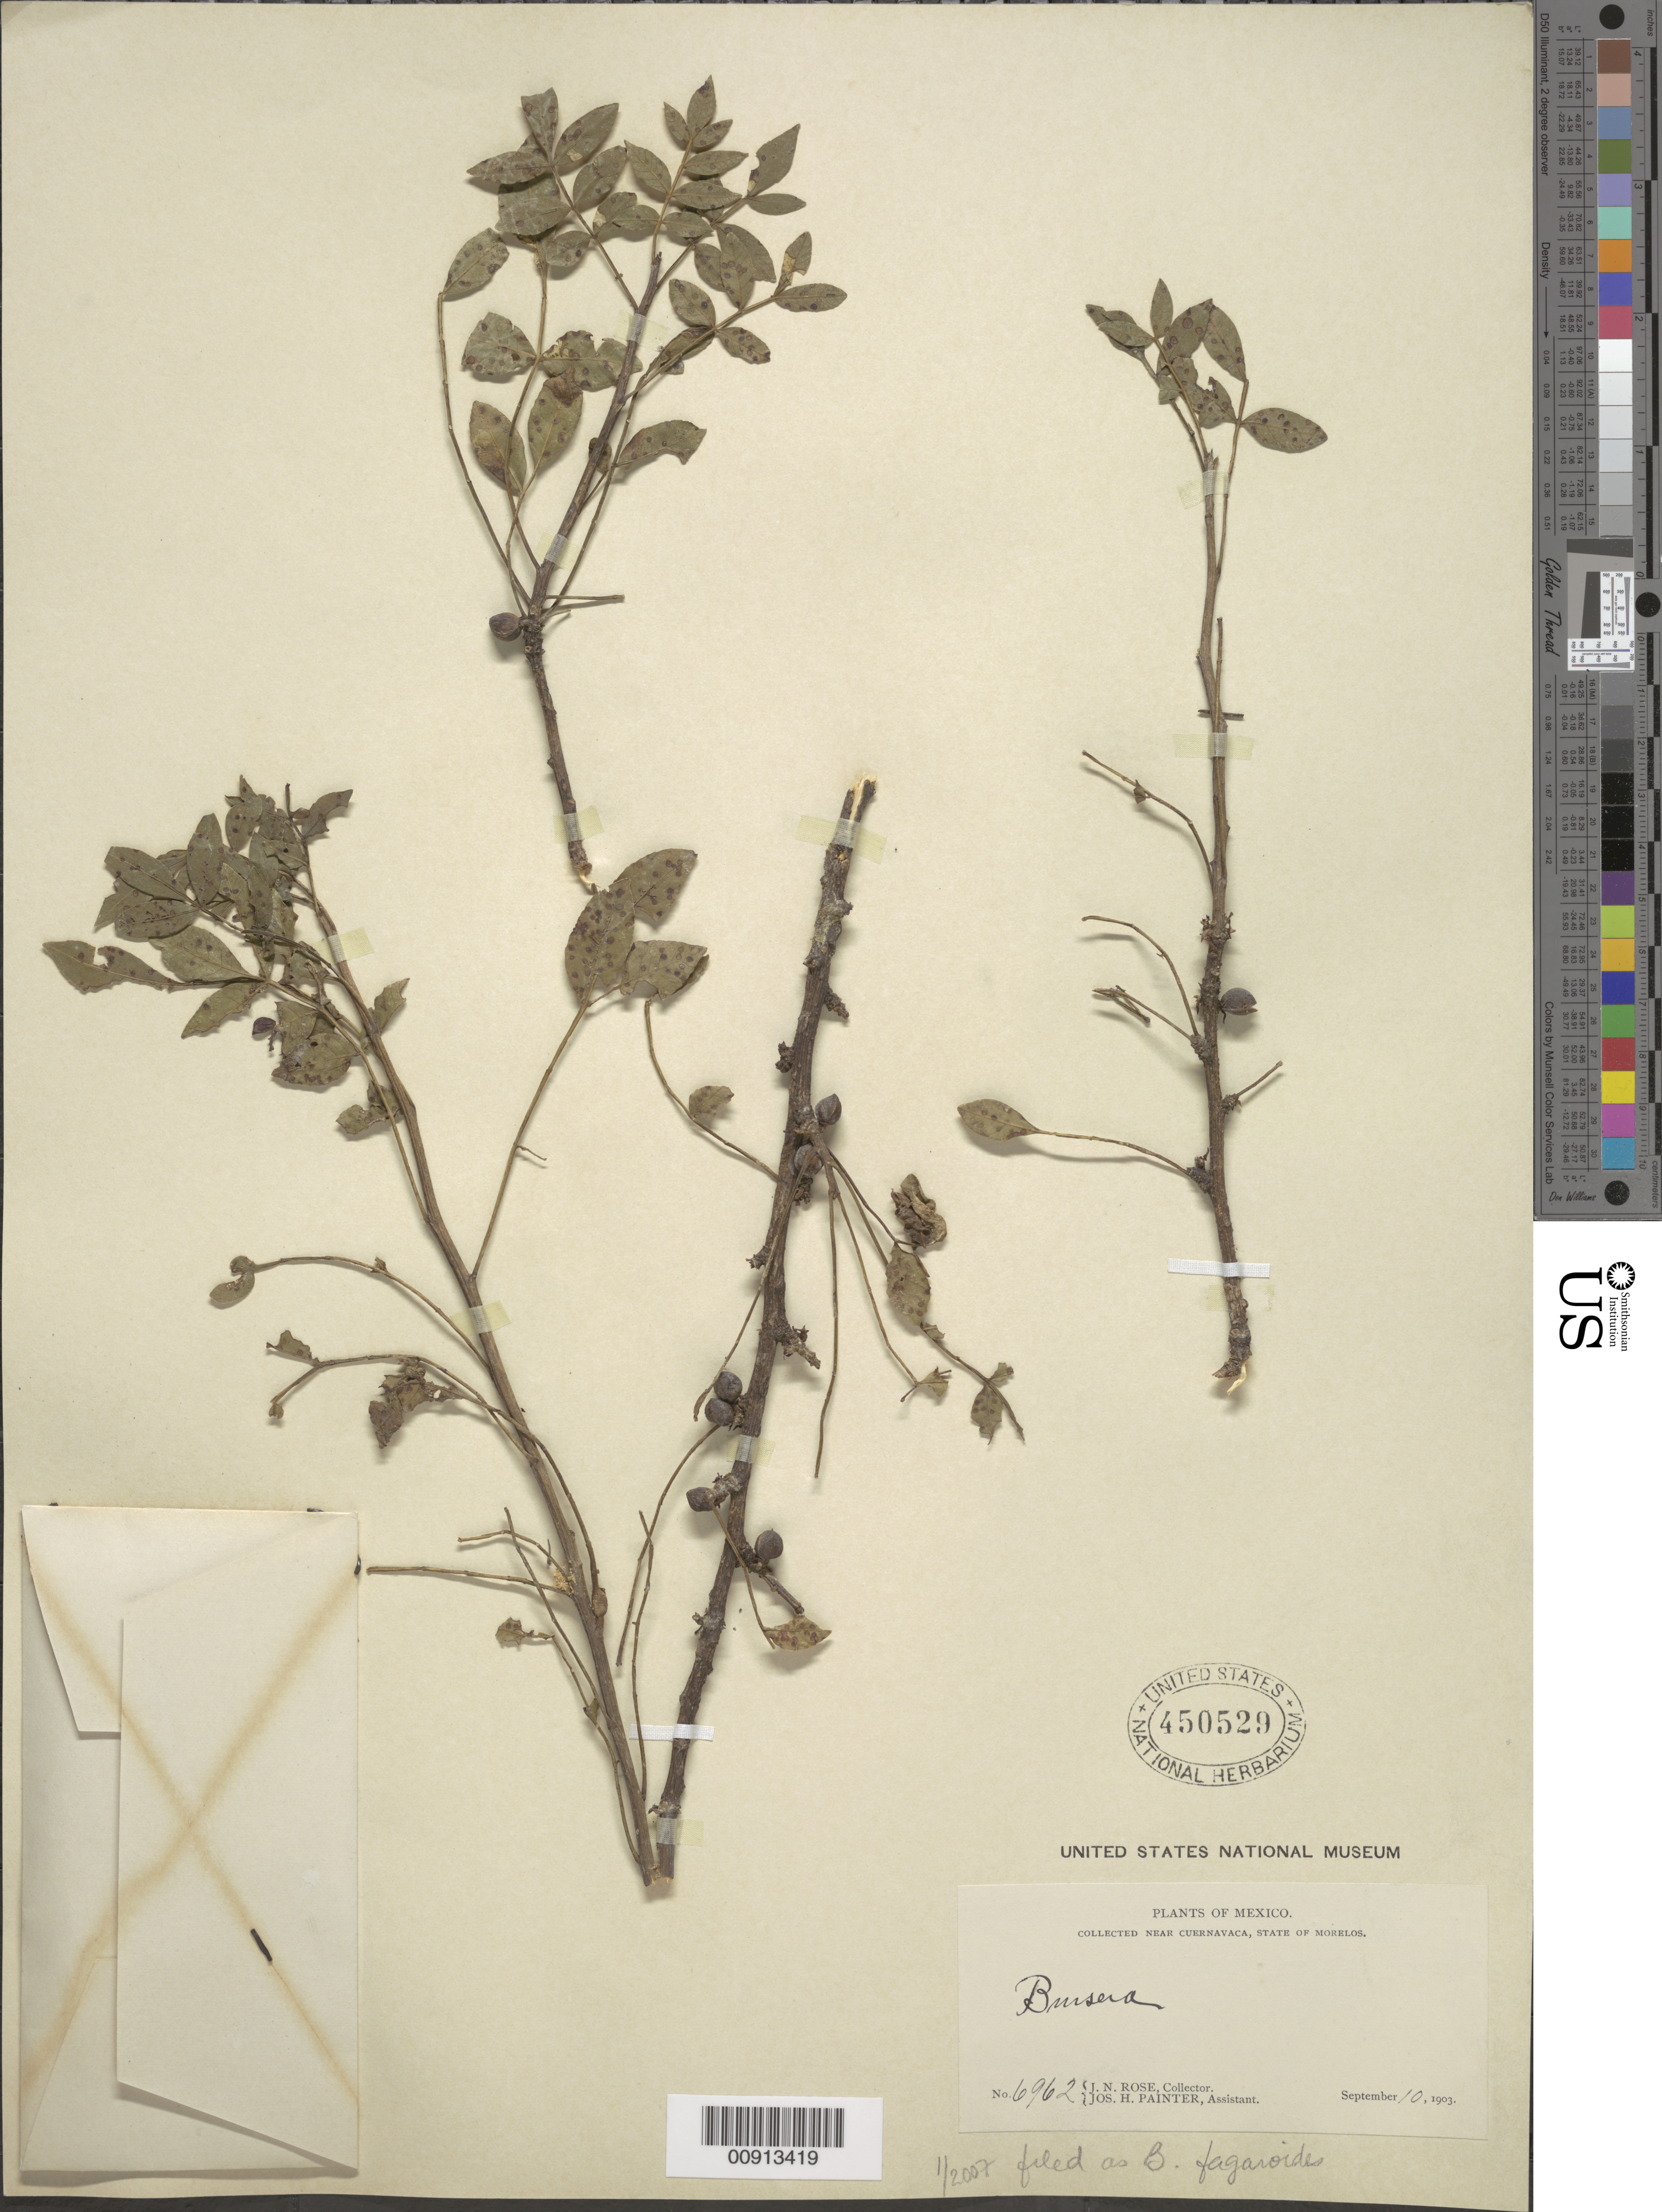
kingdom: Plantae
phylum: Tracheophyta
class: Magnoliopsida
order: Sapindales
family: Burseraceae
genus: Bursera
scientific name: Bursera inaguensis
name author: Britton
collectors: J. N. Rose & J. H. Painter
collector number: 6962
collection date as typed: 10 Sep 1903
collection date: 1903-09-10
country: Mexico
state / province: Morelos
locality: Near Cuernavaca, State of Morelos.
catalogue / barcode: US 450529